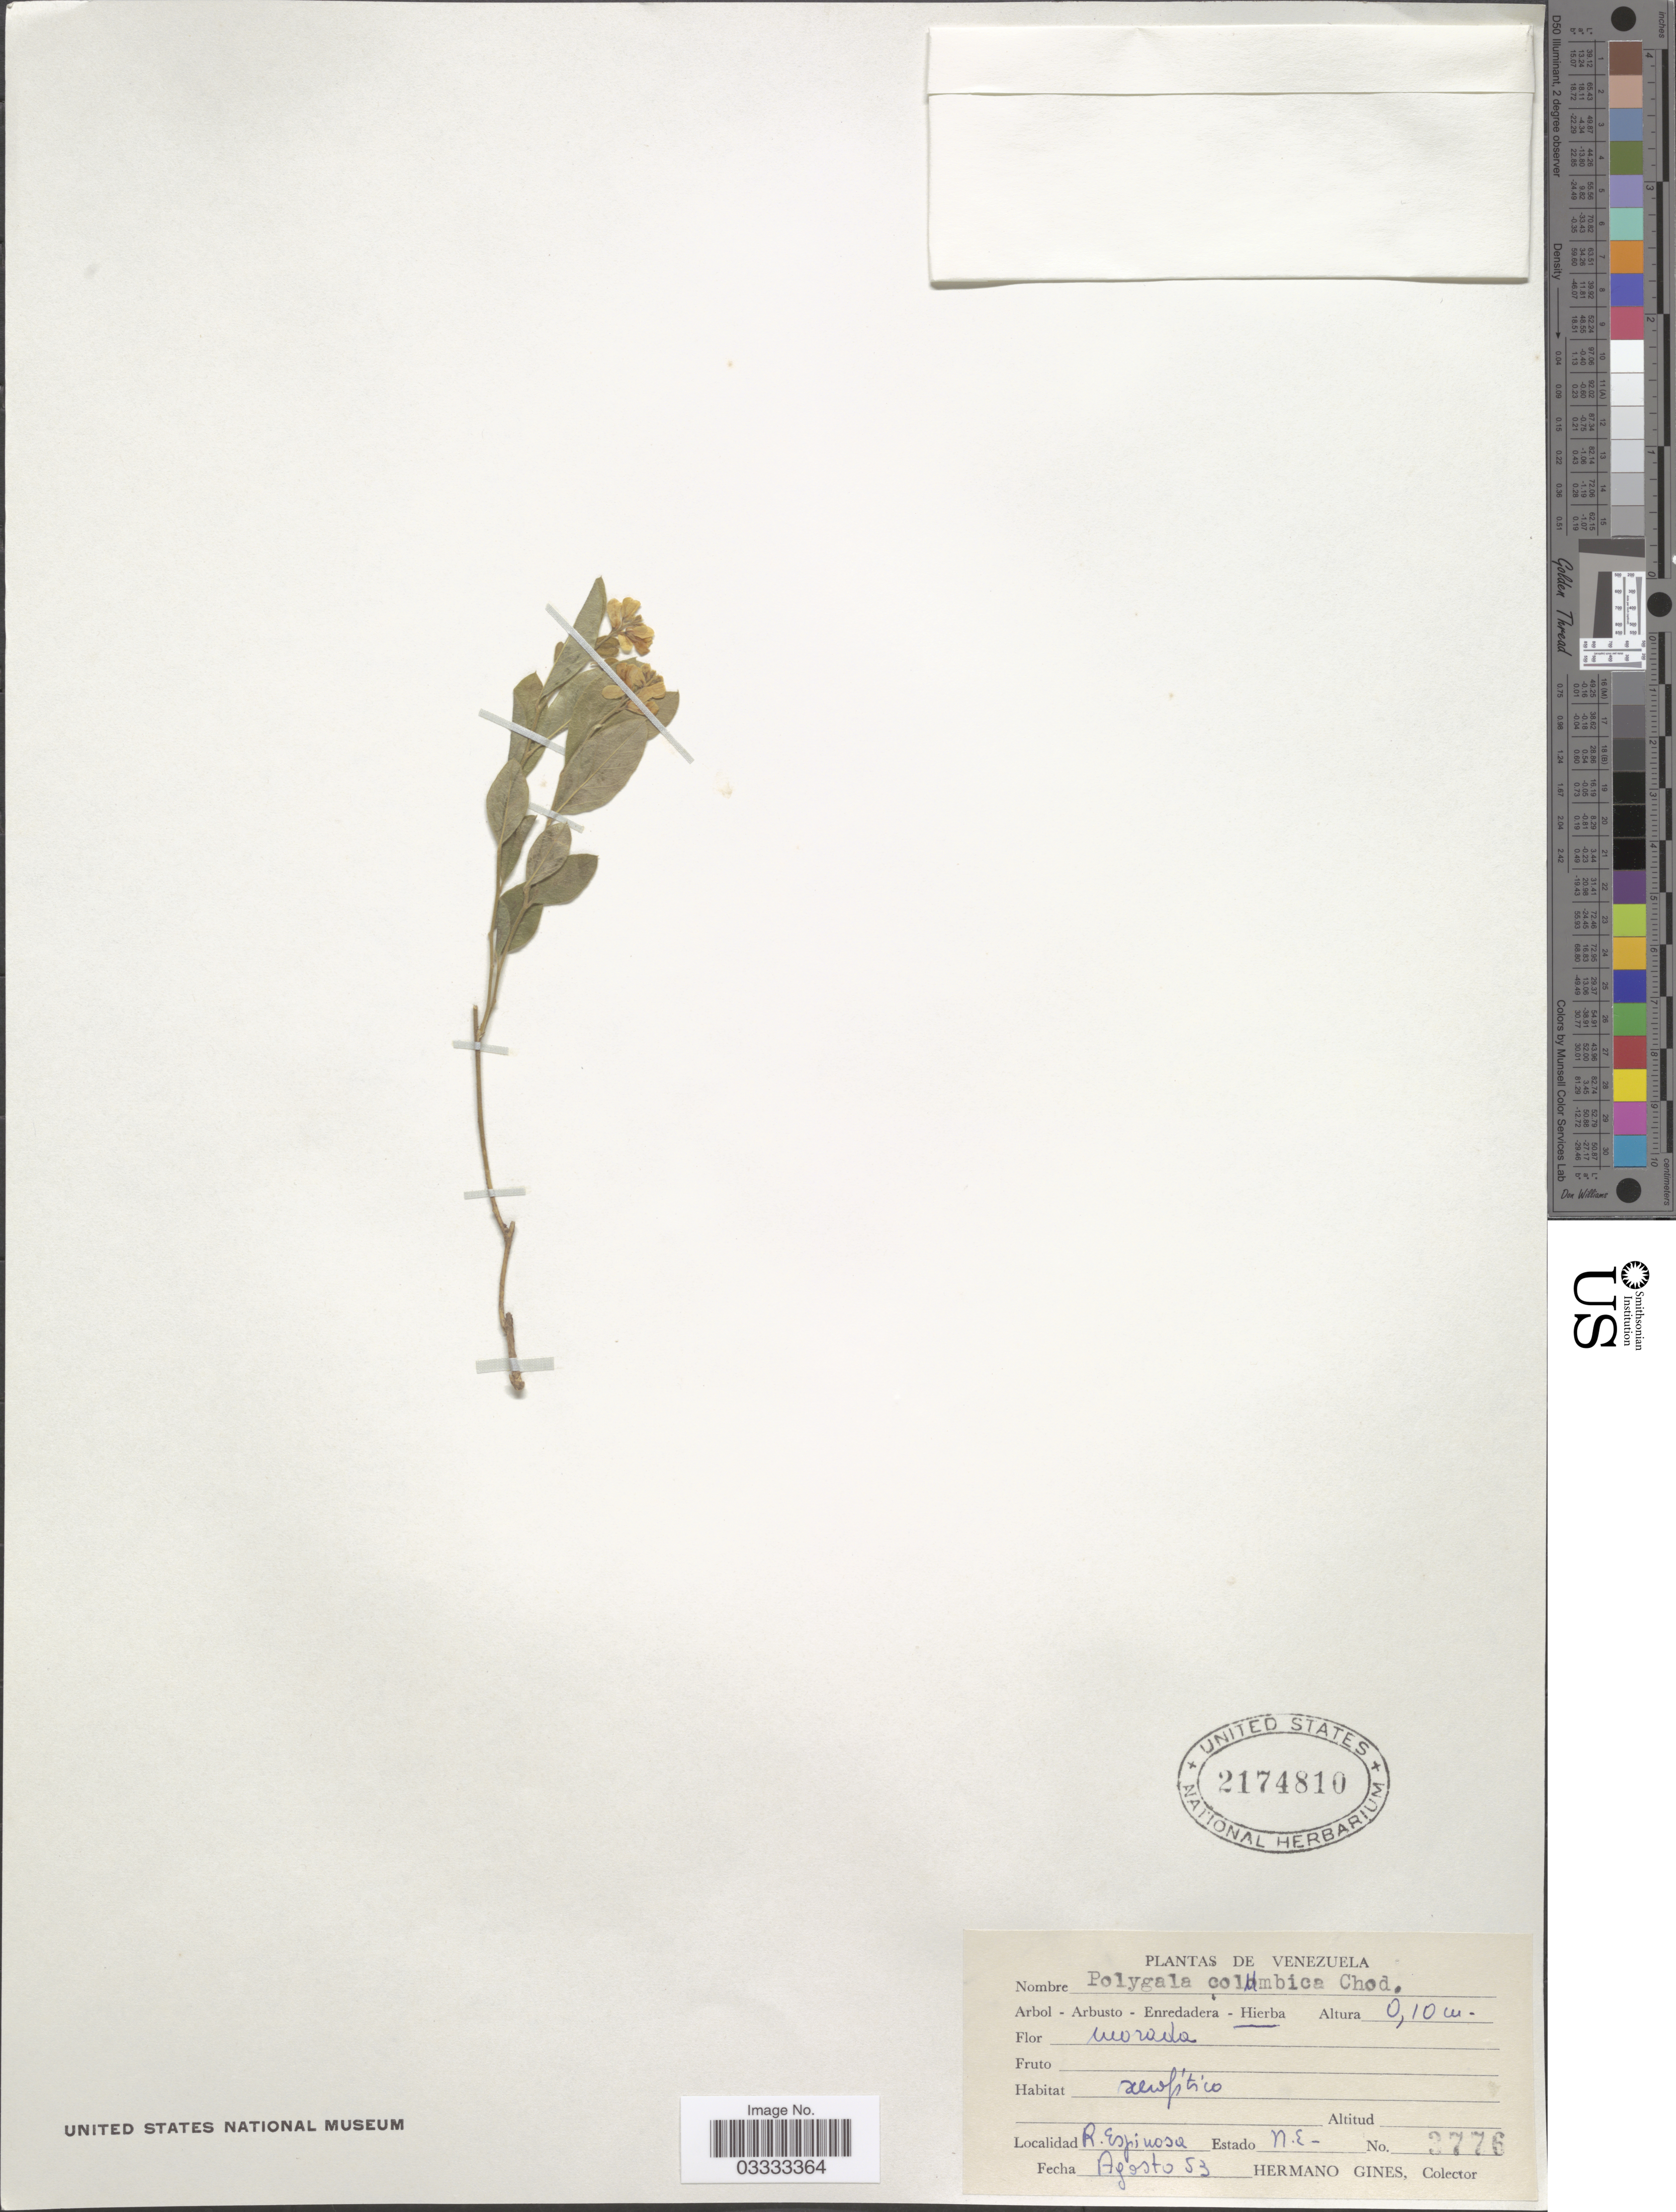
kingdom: Plantae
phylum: Tracheophyta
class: Magnoliopsida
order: Fabales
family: Polygalaceae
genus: Hebecarpa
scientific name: Hebecarpa caracasana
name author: (Kunth) J.R. Abbott & J.F.B. Pastore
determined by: Strong, Mark T., (BOT), Smithsonian Institution - National Museum of Natural History (UNITED STATES)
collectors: Bro. Gines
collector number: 3776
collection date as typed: Transcribed d/m/y: /8/53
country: Venezuela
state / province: Nueva Esparta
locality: R. Espinosa. Estado N.E.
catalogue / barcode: US 2174810